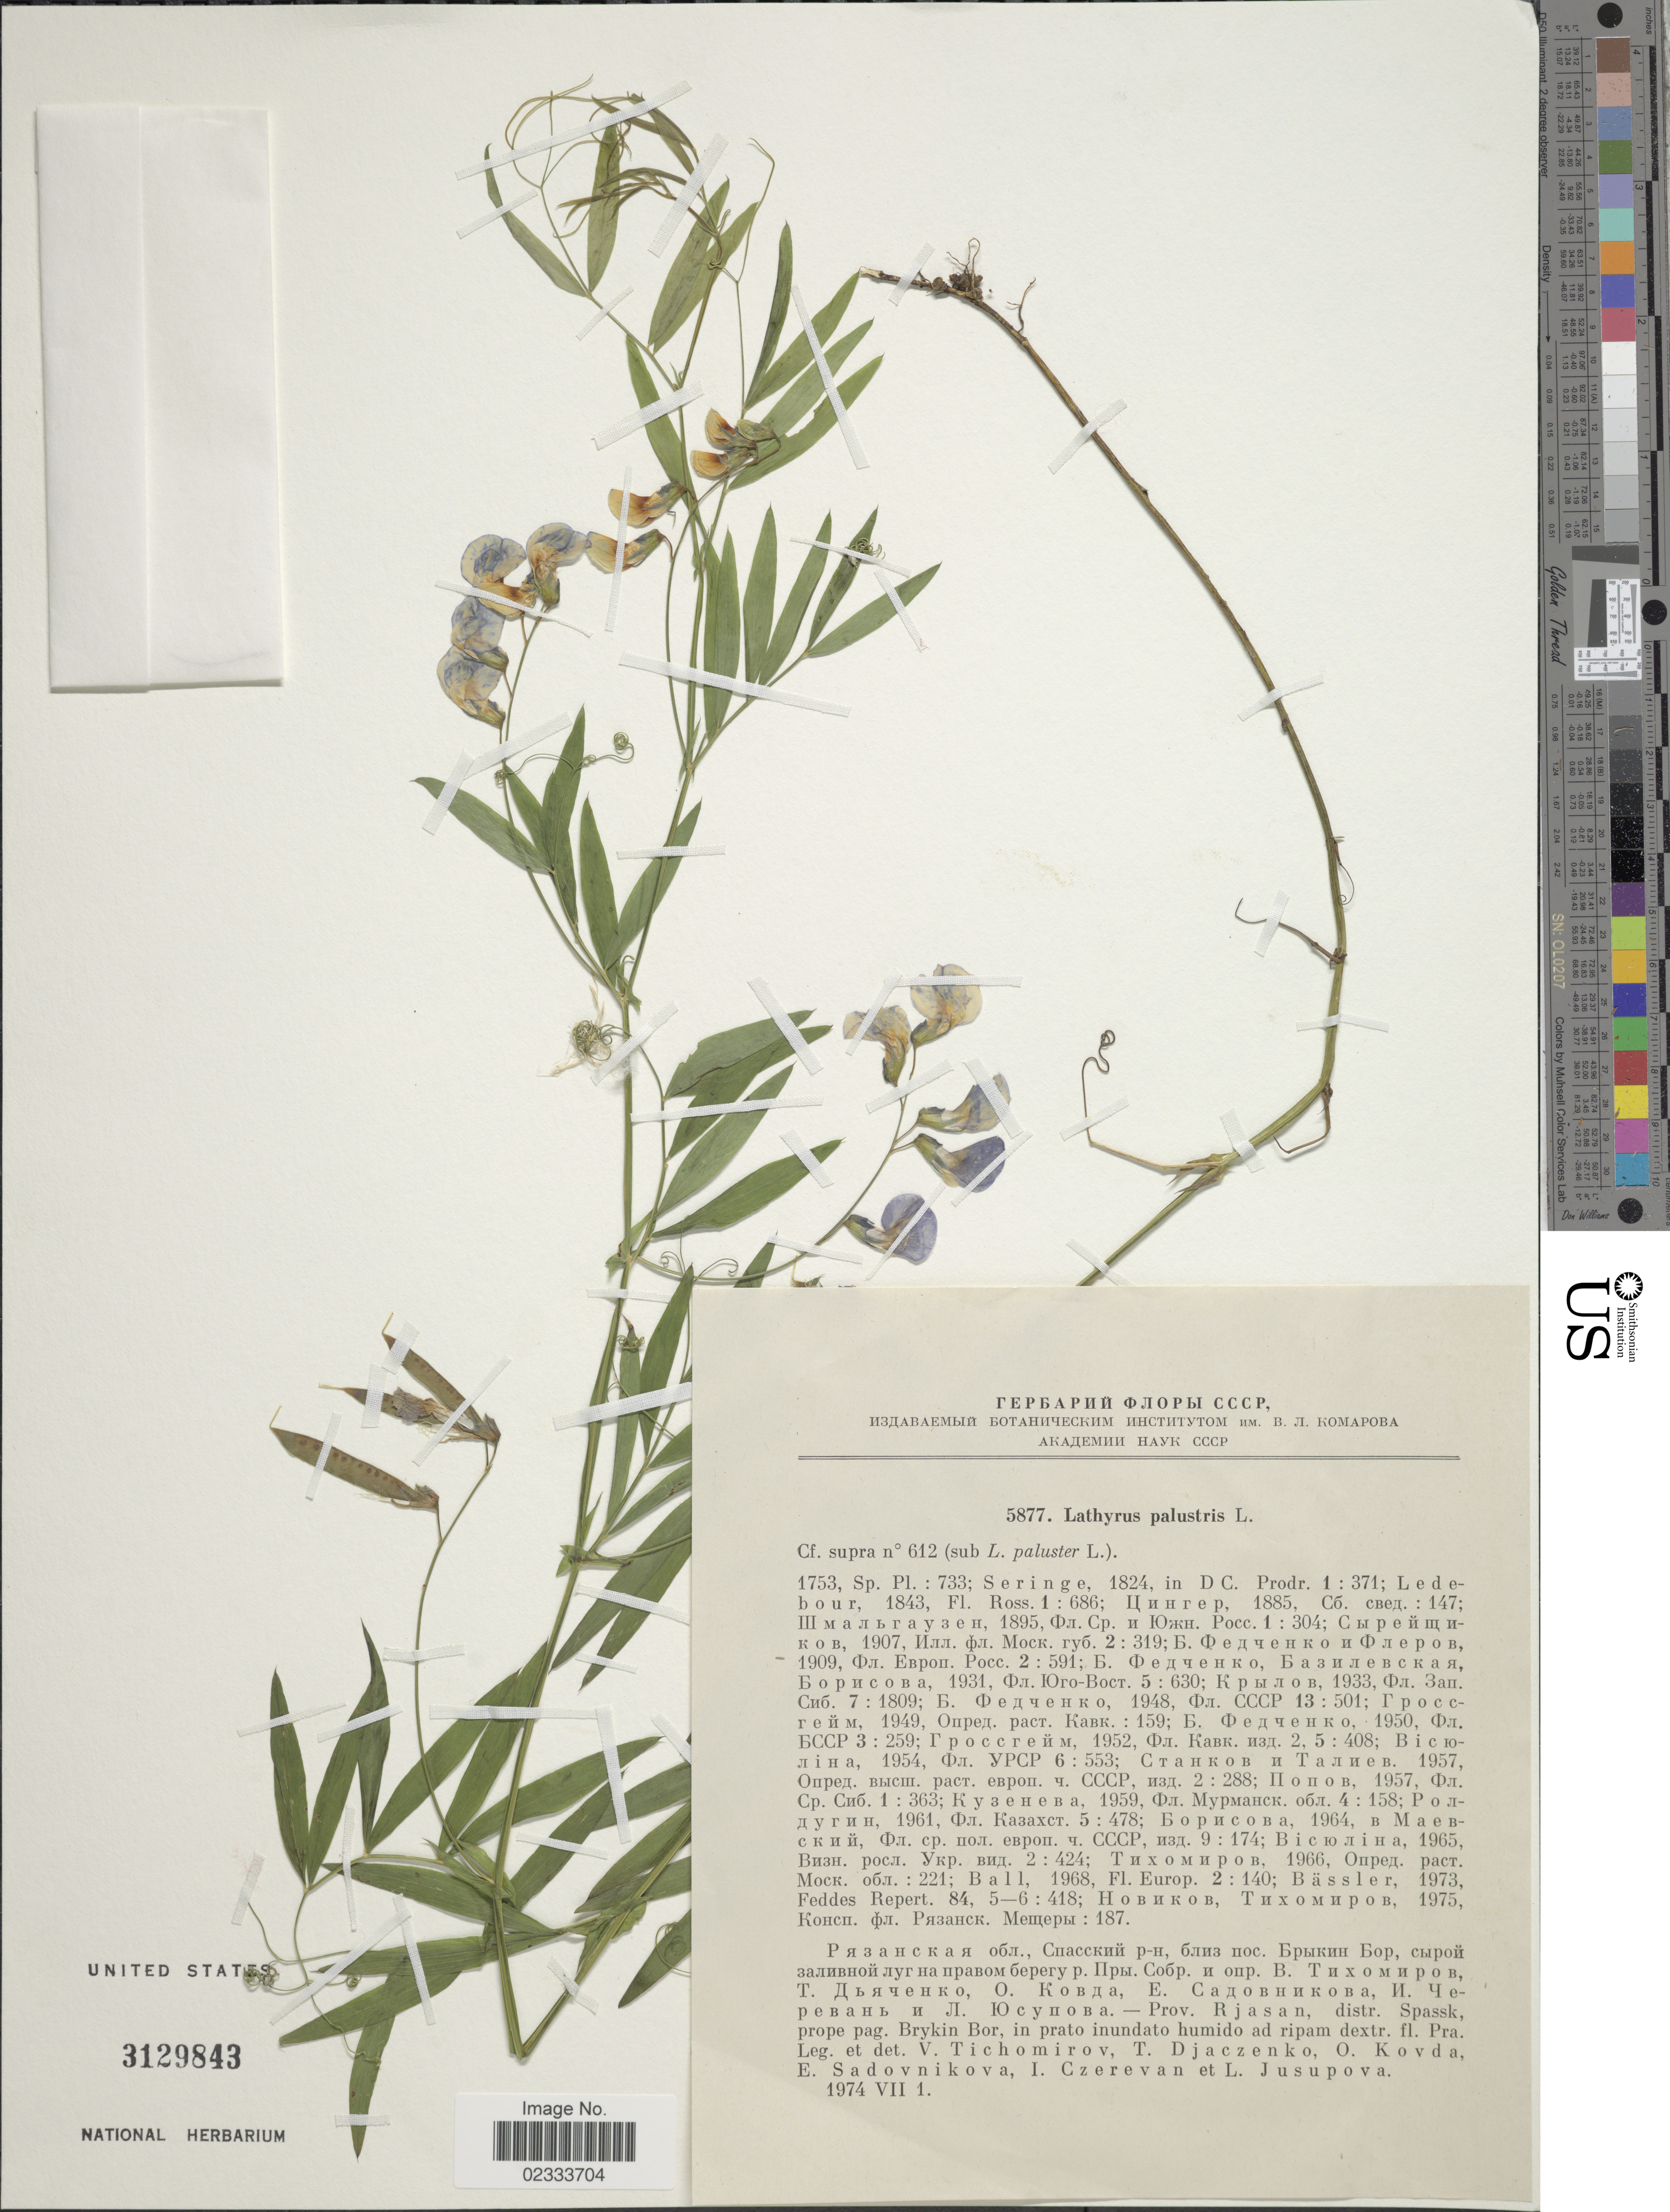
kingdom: Plantae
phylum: Tracheophyta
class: Magnoliopsida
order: Fabales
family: Fabaceae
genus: Lathyrus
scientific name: Lathyrus palustris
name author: L.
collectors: V. Tichomirov, T. Djaczenko, O. Kovda, E. Sadovnikova & et al.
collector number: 5877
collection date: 1974-07-01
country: Russian Federation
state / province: Ryazan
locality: Prov. Rjasan, distr. Spassk, prope pag. Brykin Bor, in prato inundato humido ad ripam dextr. fl. Pra.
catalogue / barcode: US 3129843